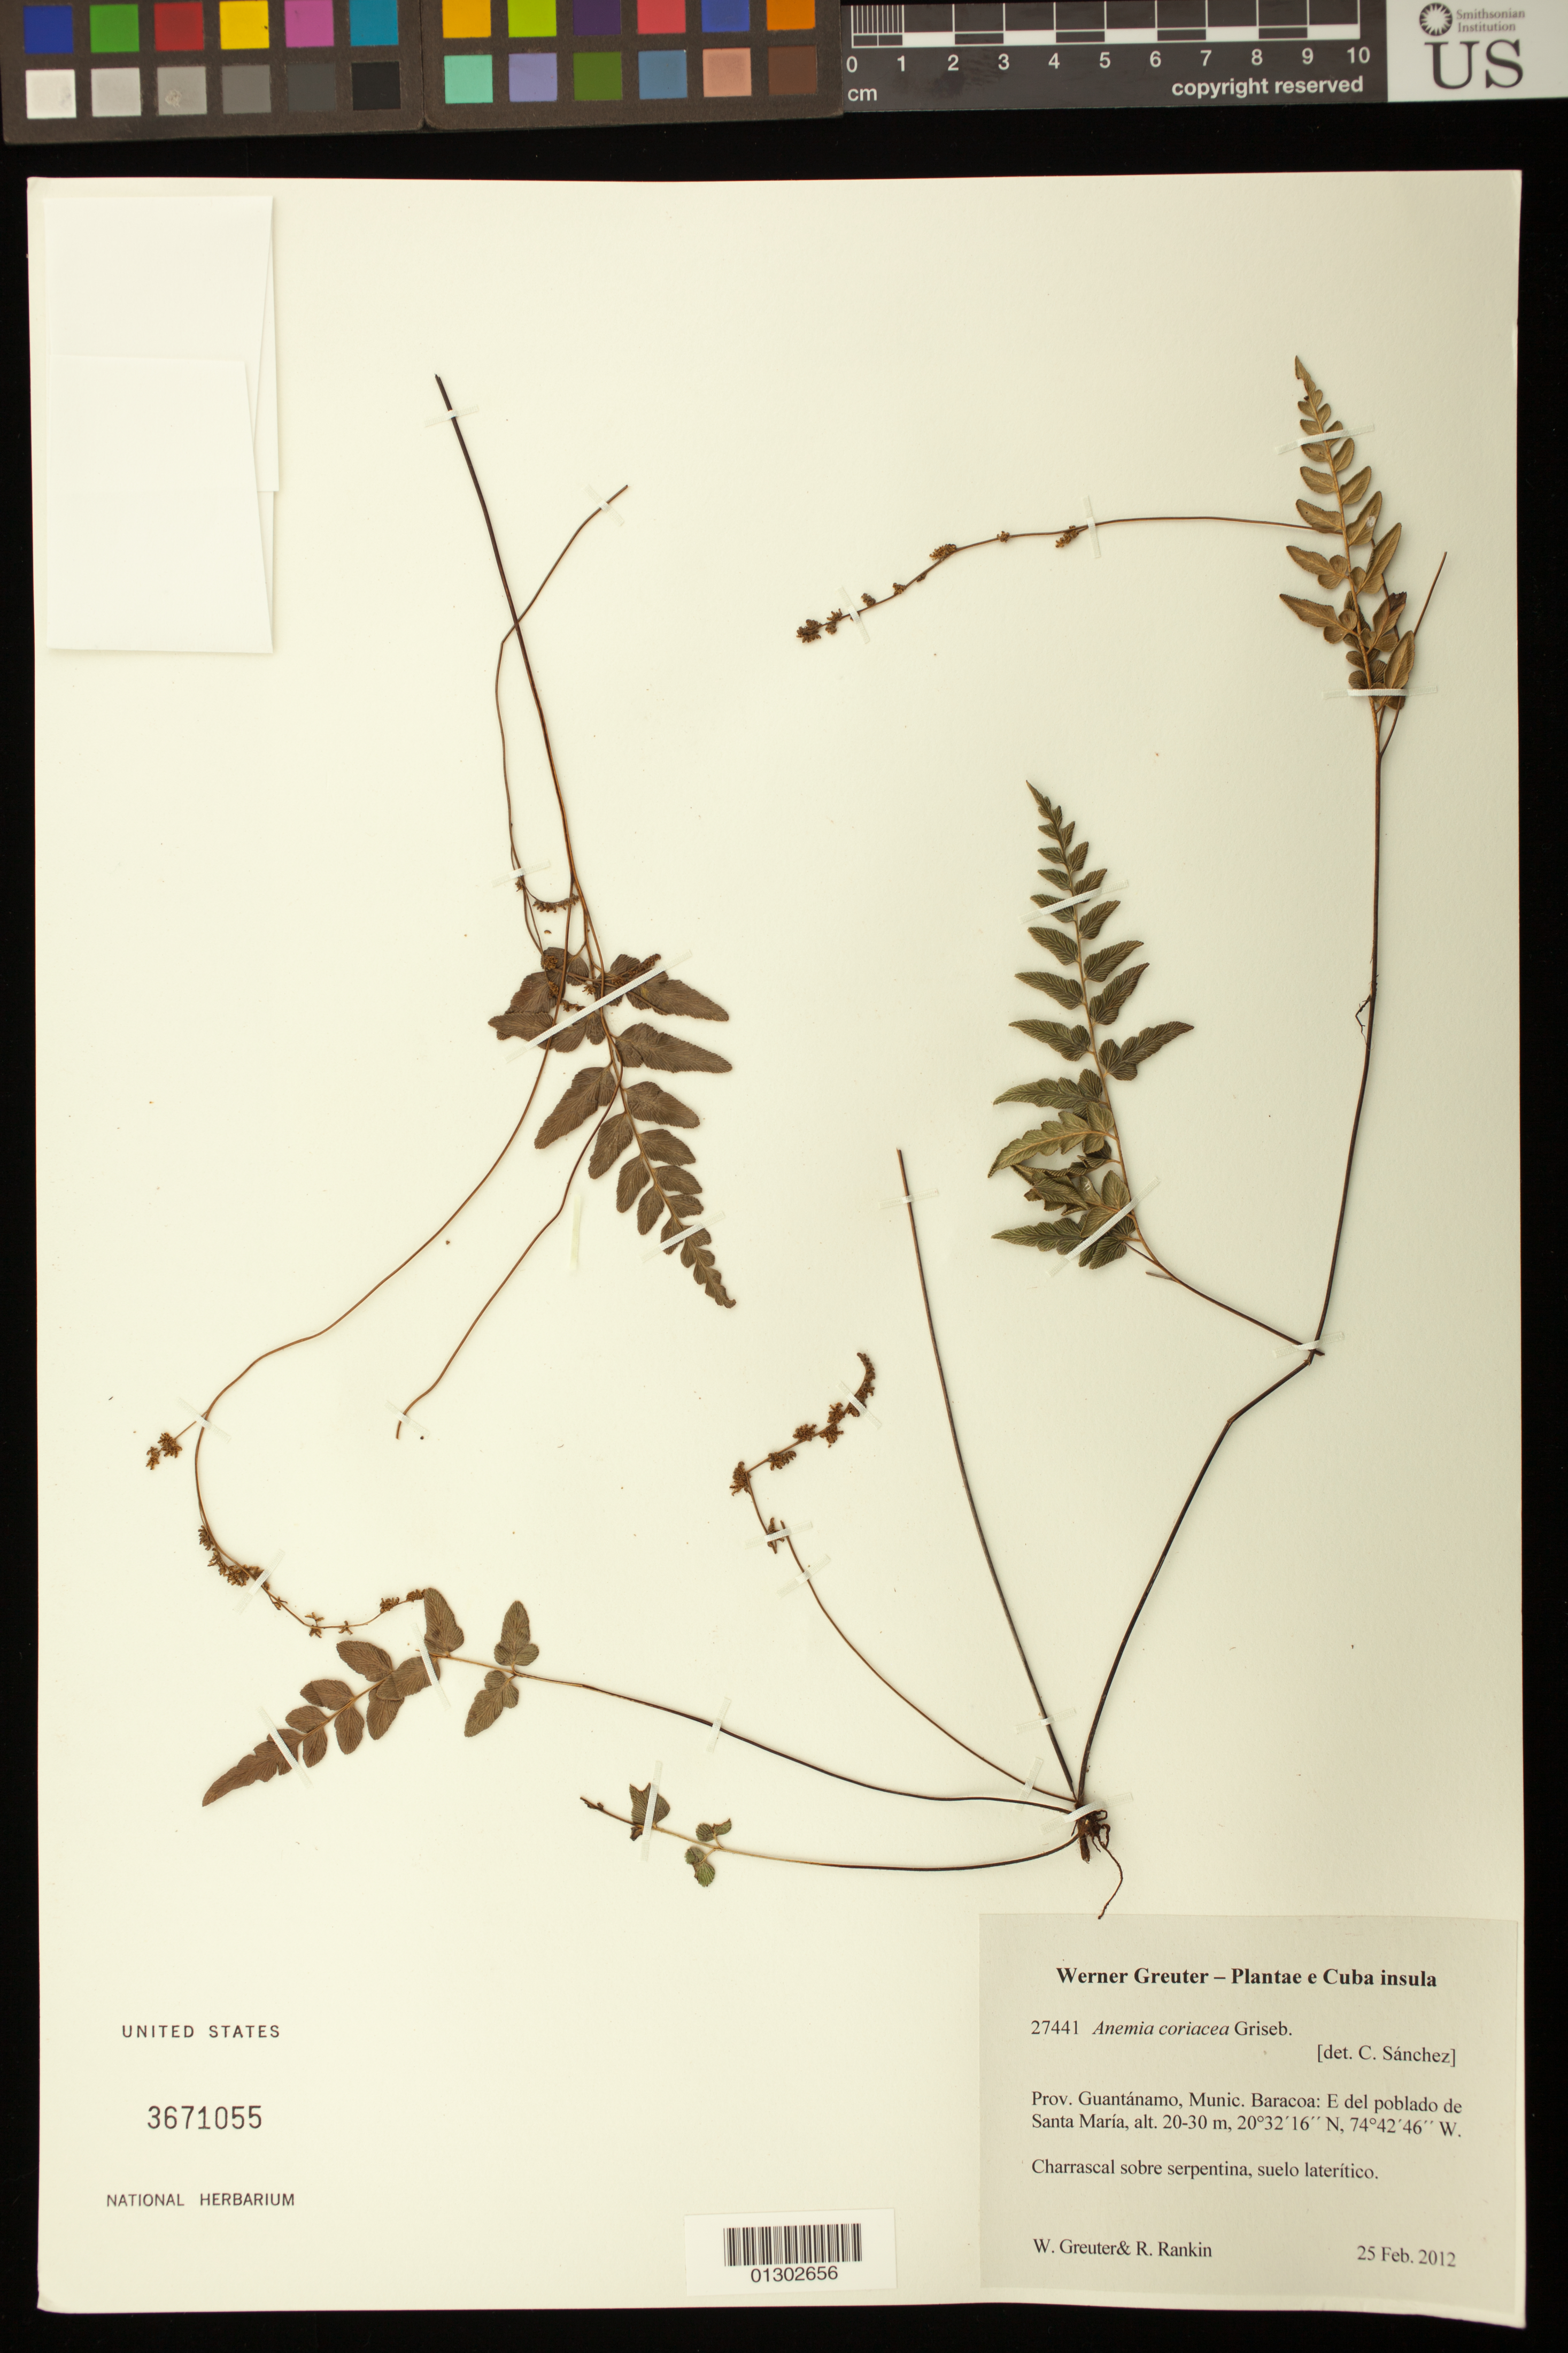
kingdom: Plantae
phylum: Tracheophyta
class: Polypodiopsida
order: Schizaeales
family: Anemiaceae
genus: Anemia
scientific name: Anemia coriacea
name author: Griseb.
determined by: Sánchez, C. A.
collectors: W. R. Greuter & R. Rankin Rodriguez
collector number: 27441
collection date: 2012-02-25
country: Cuba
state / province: Guantanamo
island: Cuba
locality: Munic. Baracoa; E del poblado de Santa María.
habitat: Charrascal sobre serpentina, suelo laterítico.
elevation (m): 20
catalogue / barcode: US 3671055